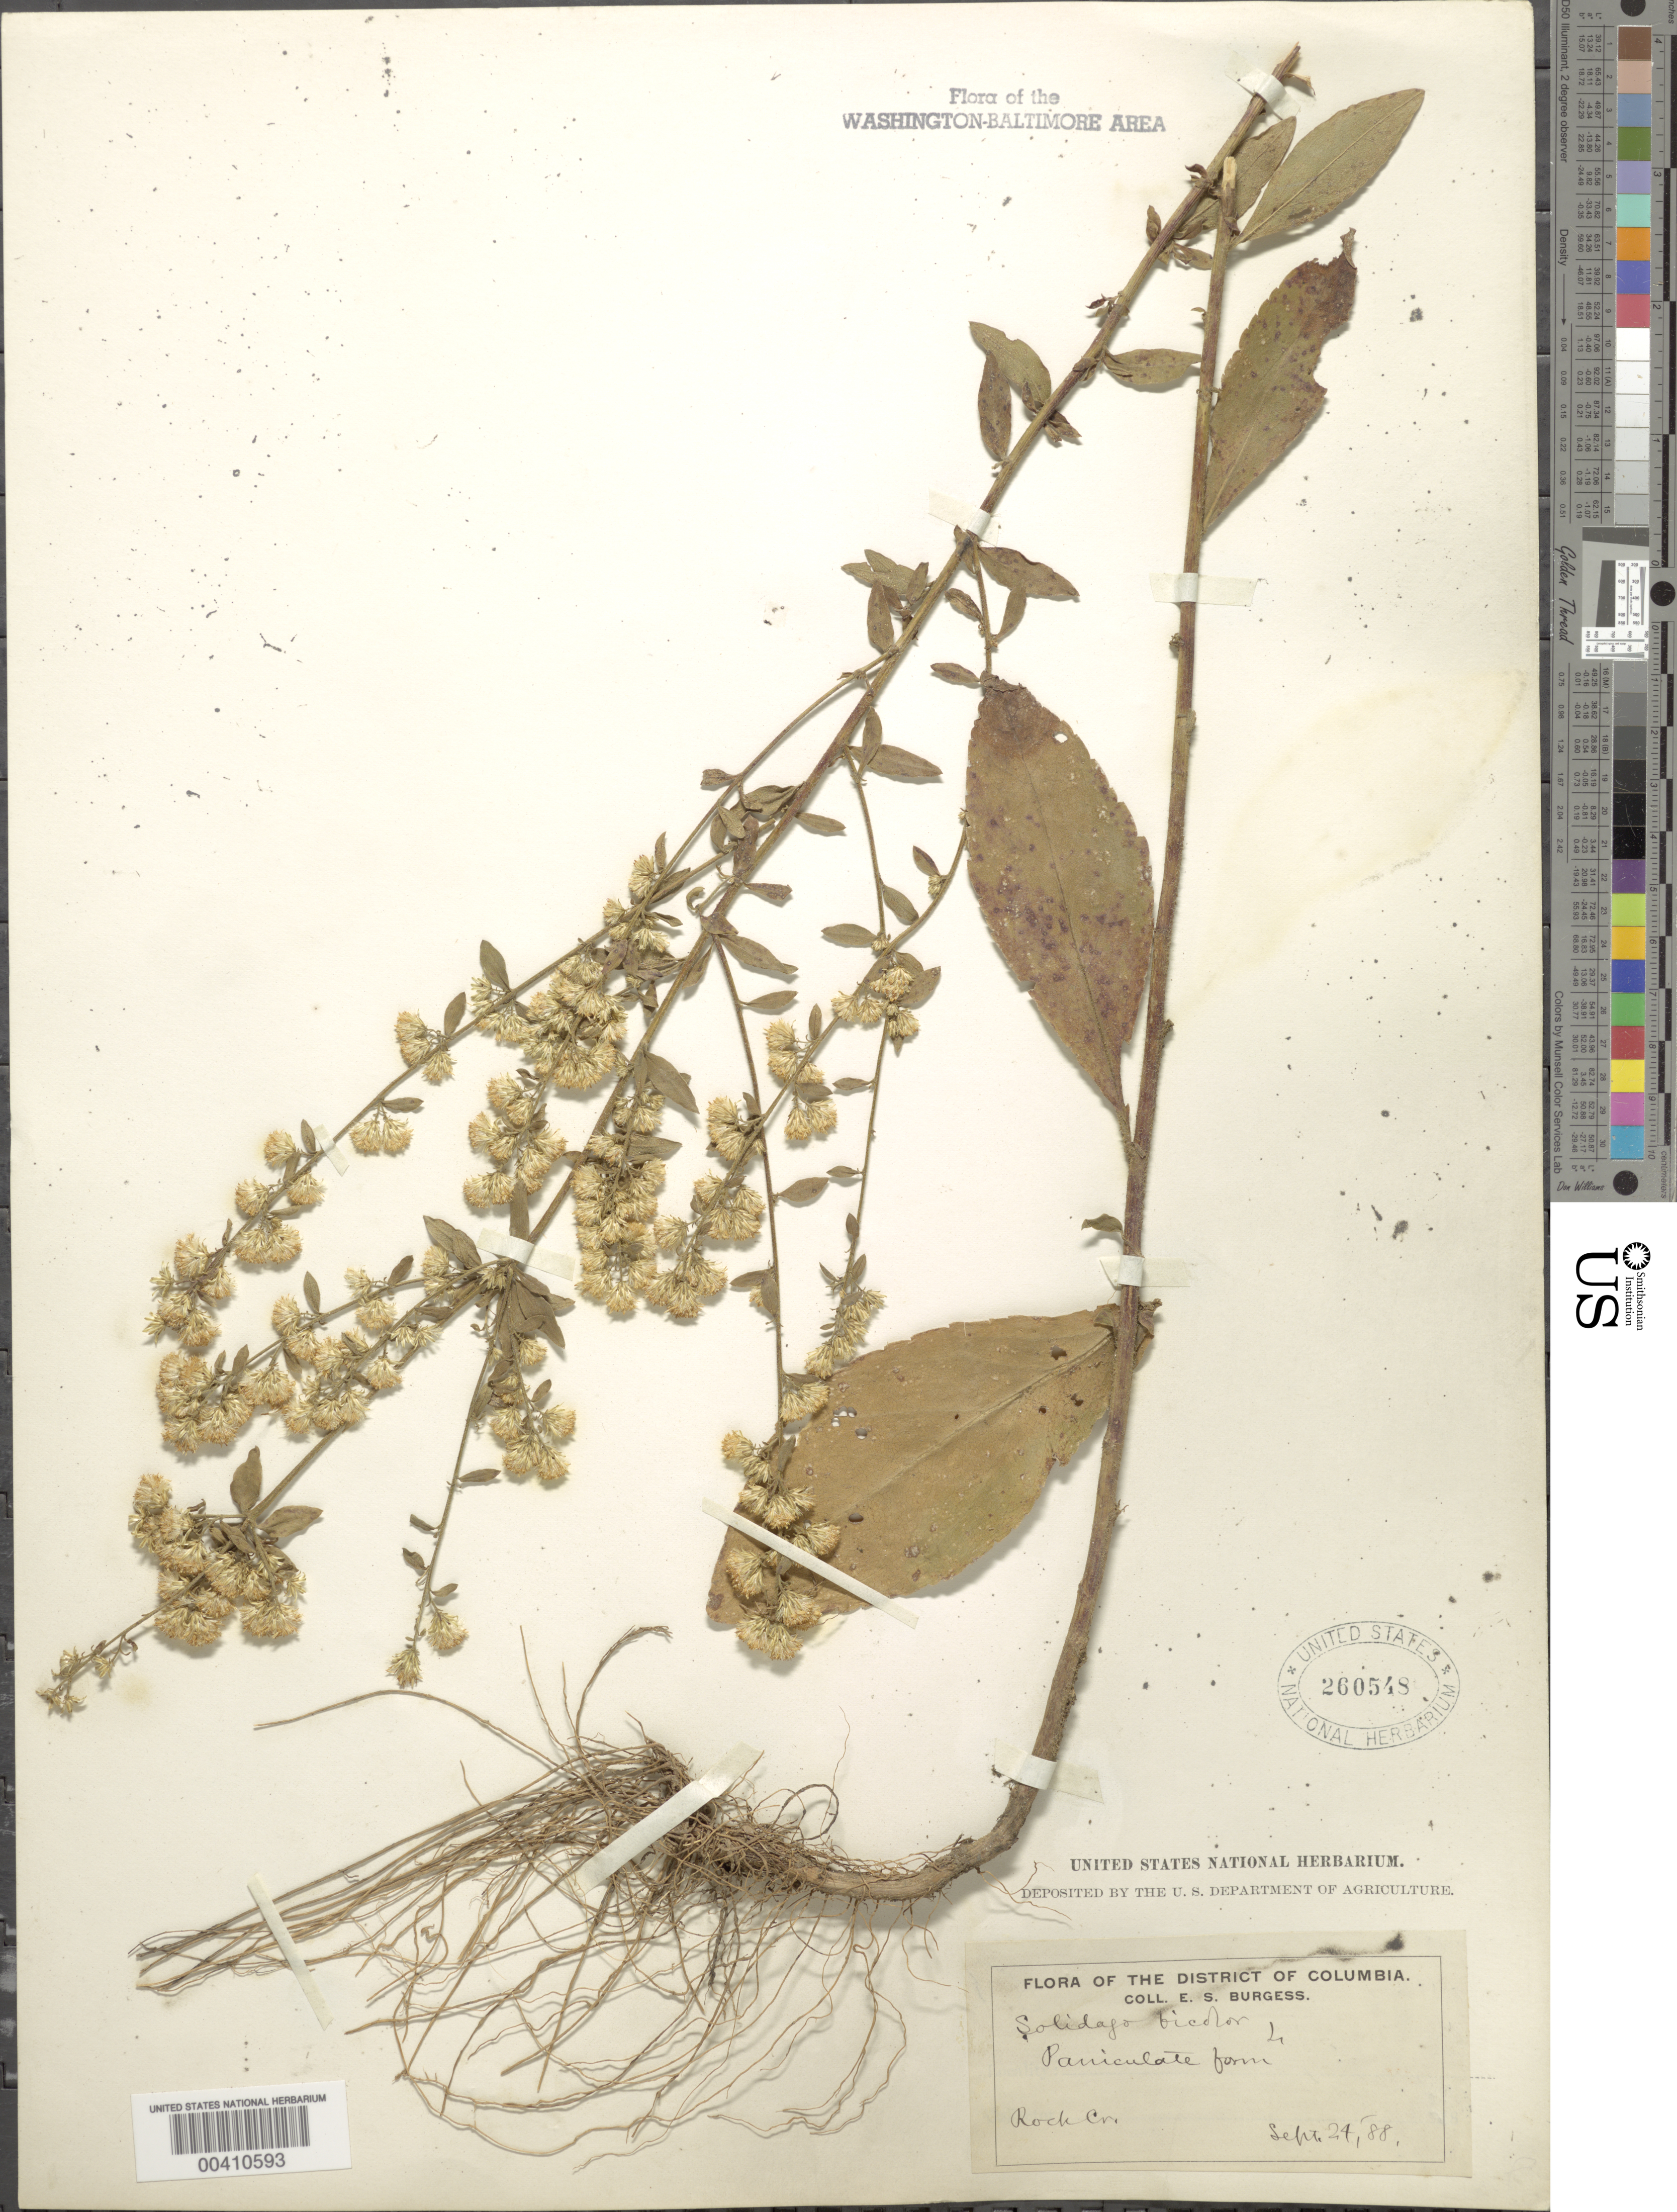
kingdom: Plantae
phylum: Tracheophyta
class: Magnoliopsida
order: Asterales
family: Asteraceae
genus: Solidago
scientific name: Solidago bicolor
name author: L.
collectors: E. Burgess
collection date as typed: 24 Sep 1988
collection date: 1988-09-24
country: United States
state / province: District of Columbia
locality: Rock Creek Rock Creek Park & vicinity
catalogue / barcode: US 260548